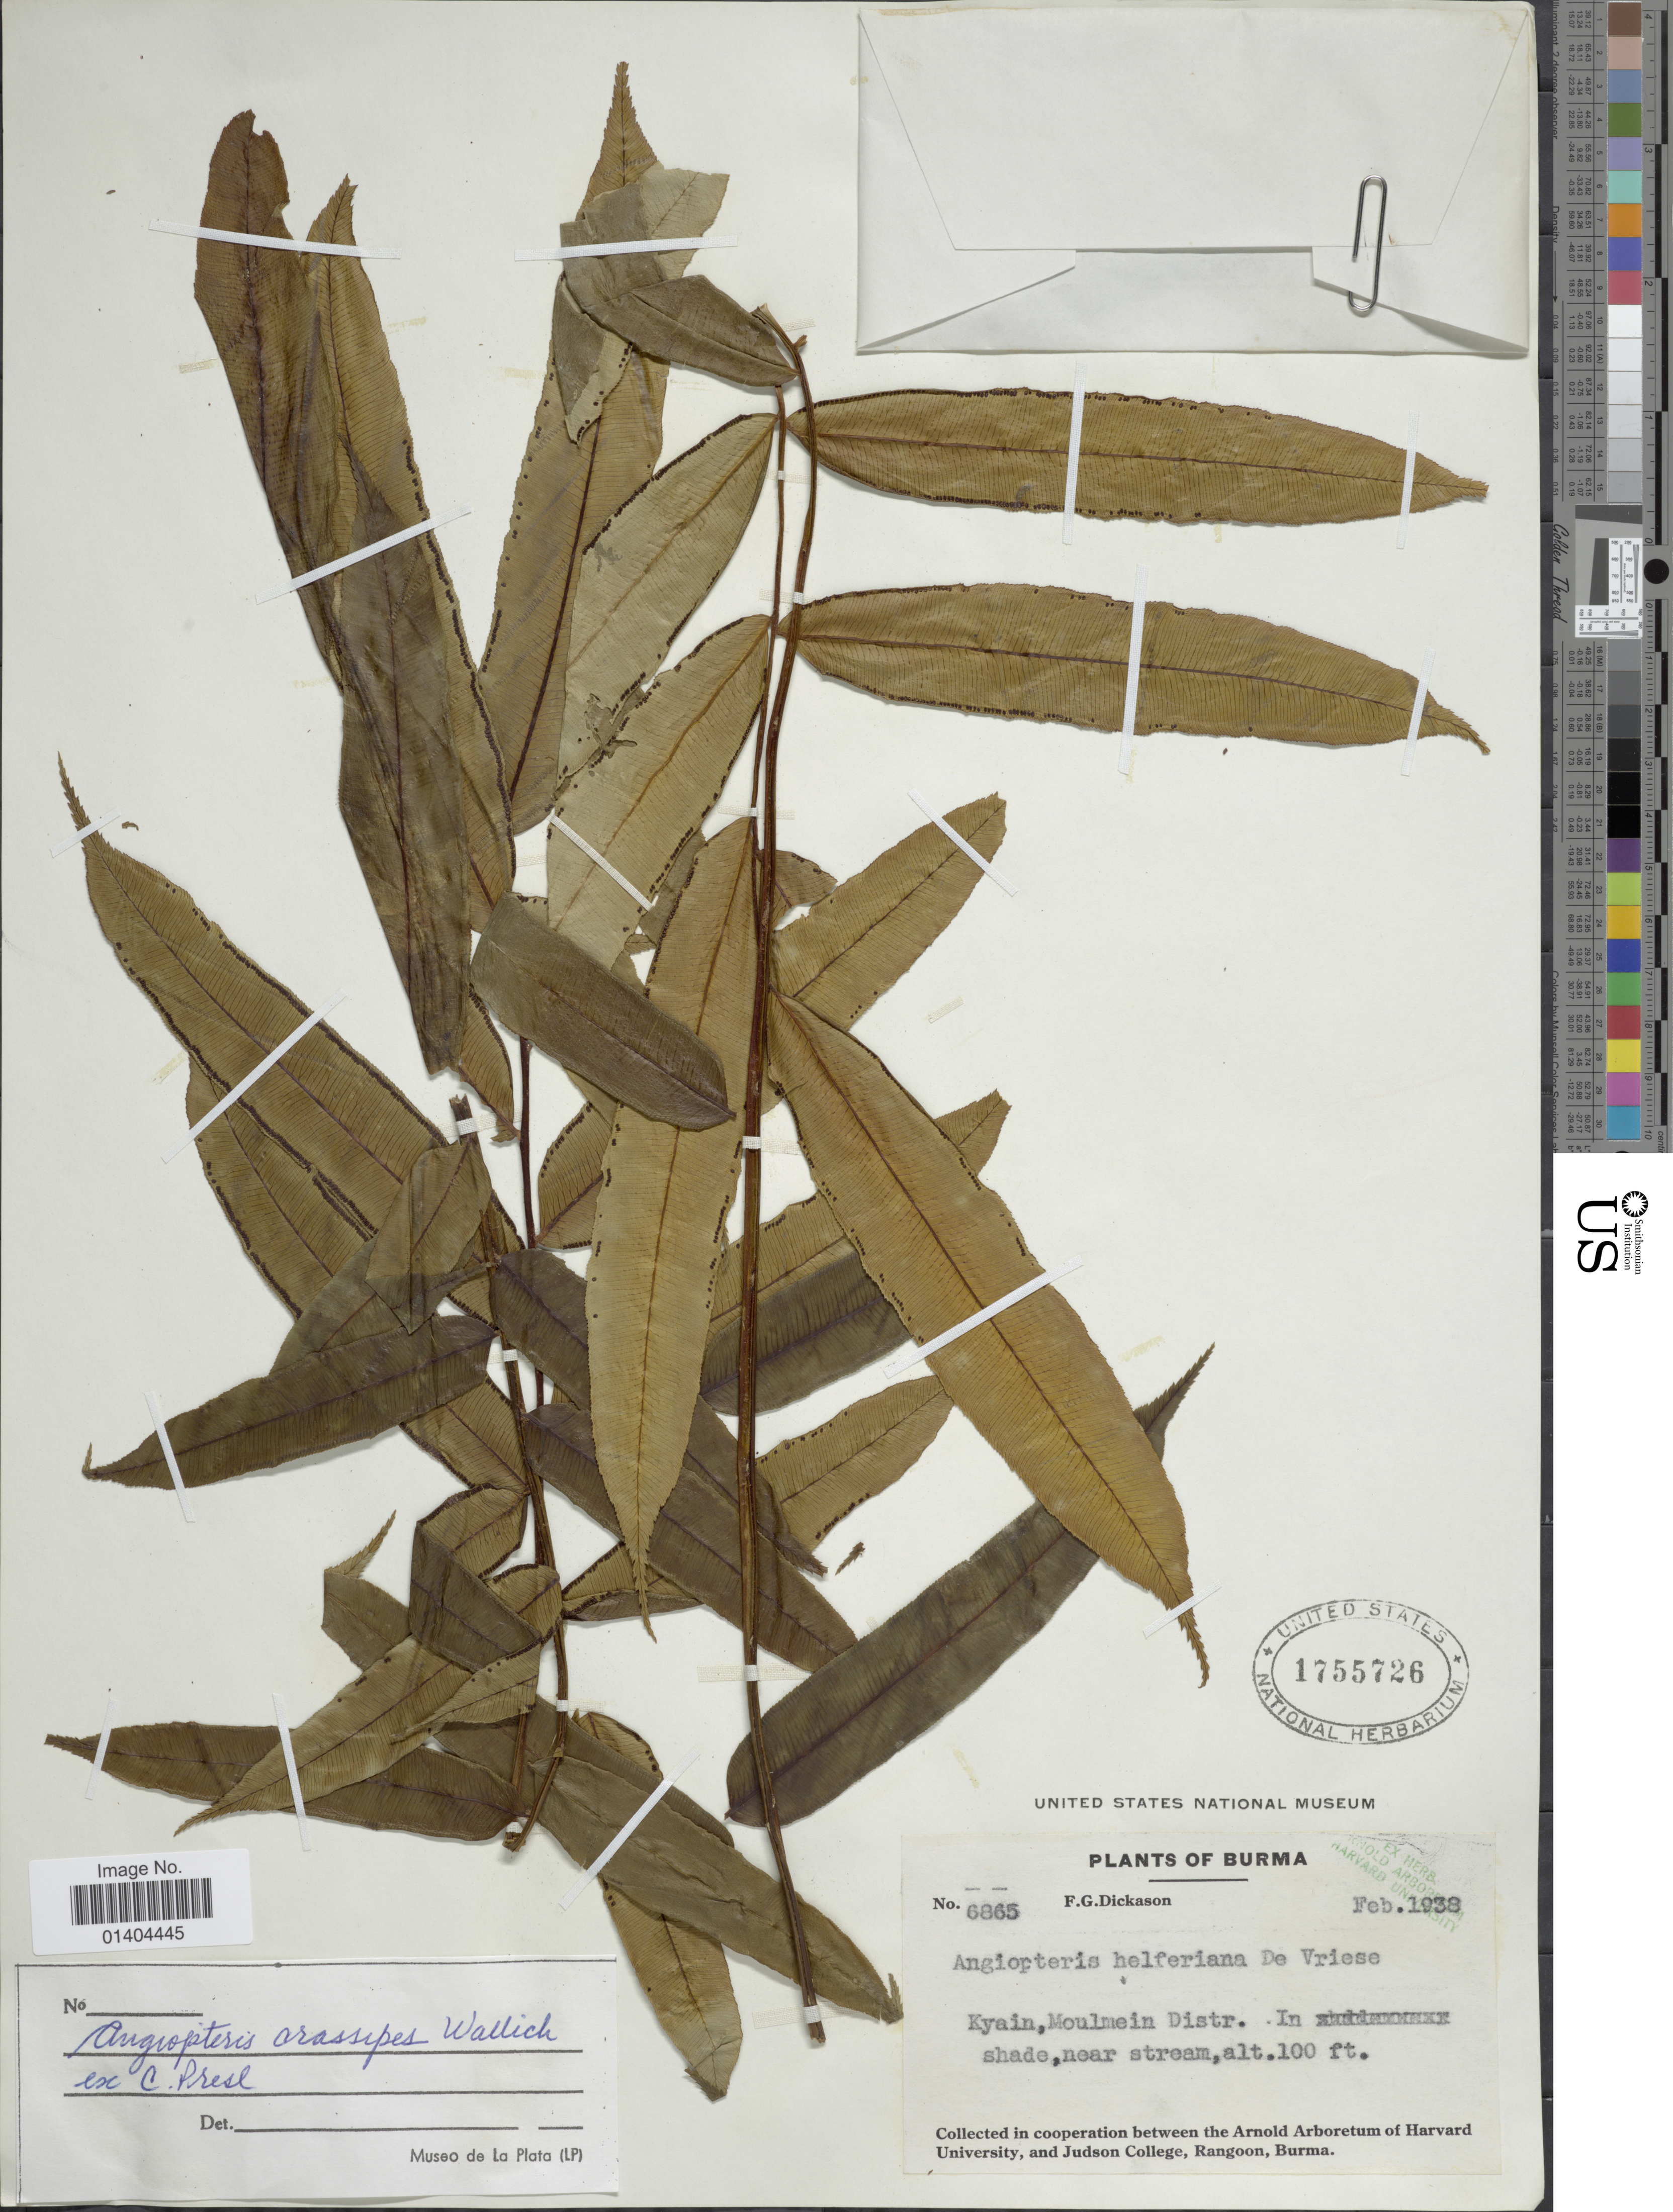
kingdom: Plantae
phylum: Tracheophyta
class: Polypodiopsida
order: Marattiales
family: Marattiaceae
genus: Angiopteris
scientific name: Angiopteris crassipes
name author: Wall. ex C. Presl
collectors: F. Dickason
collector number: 6865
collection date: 1938-02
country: Myanmar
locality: Kyain, Moulmein Distr.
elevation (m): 30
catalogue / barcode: US 1755726